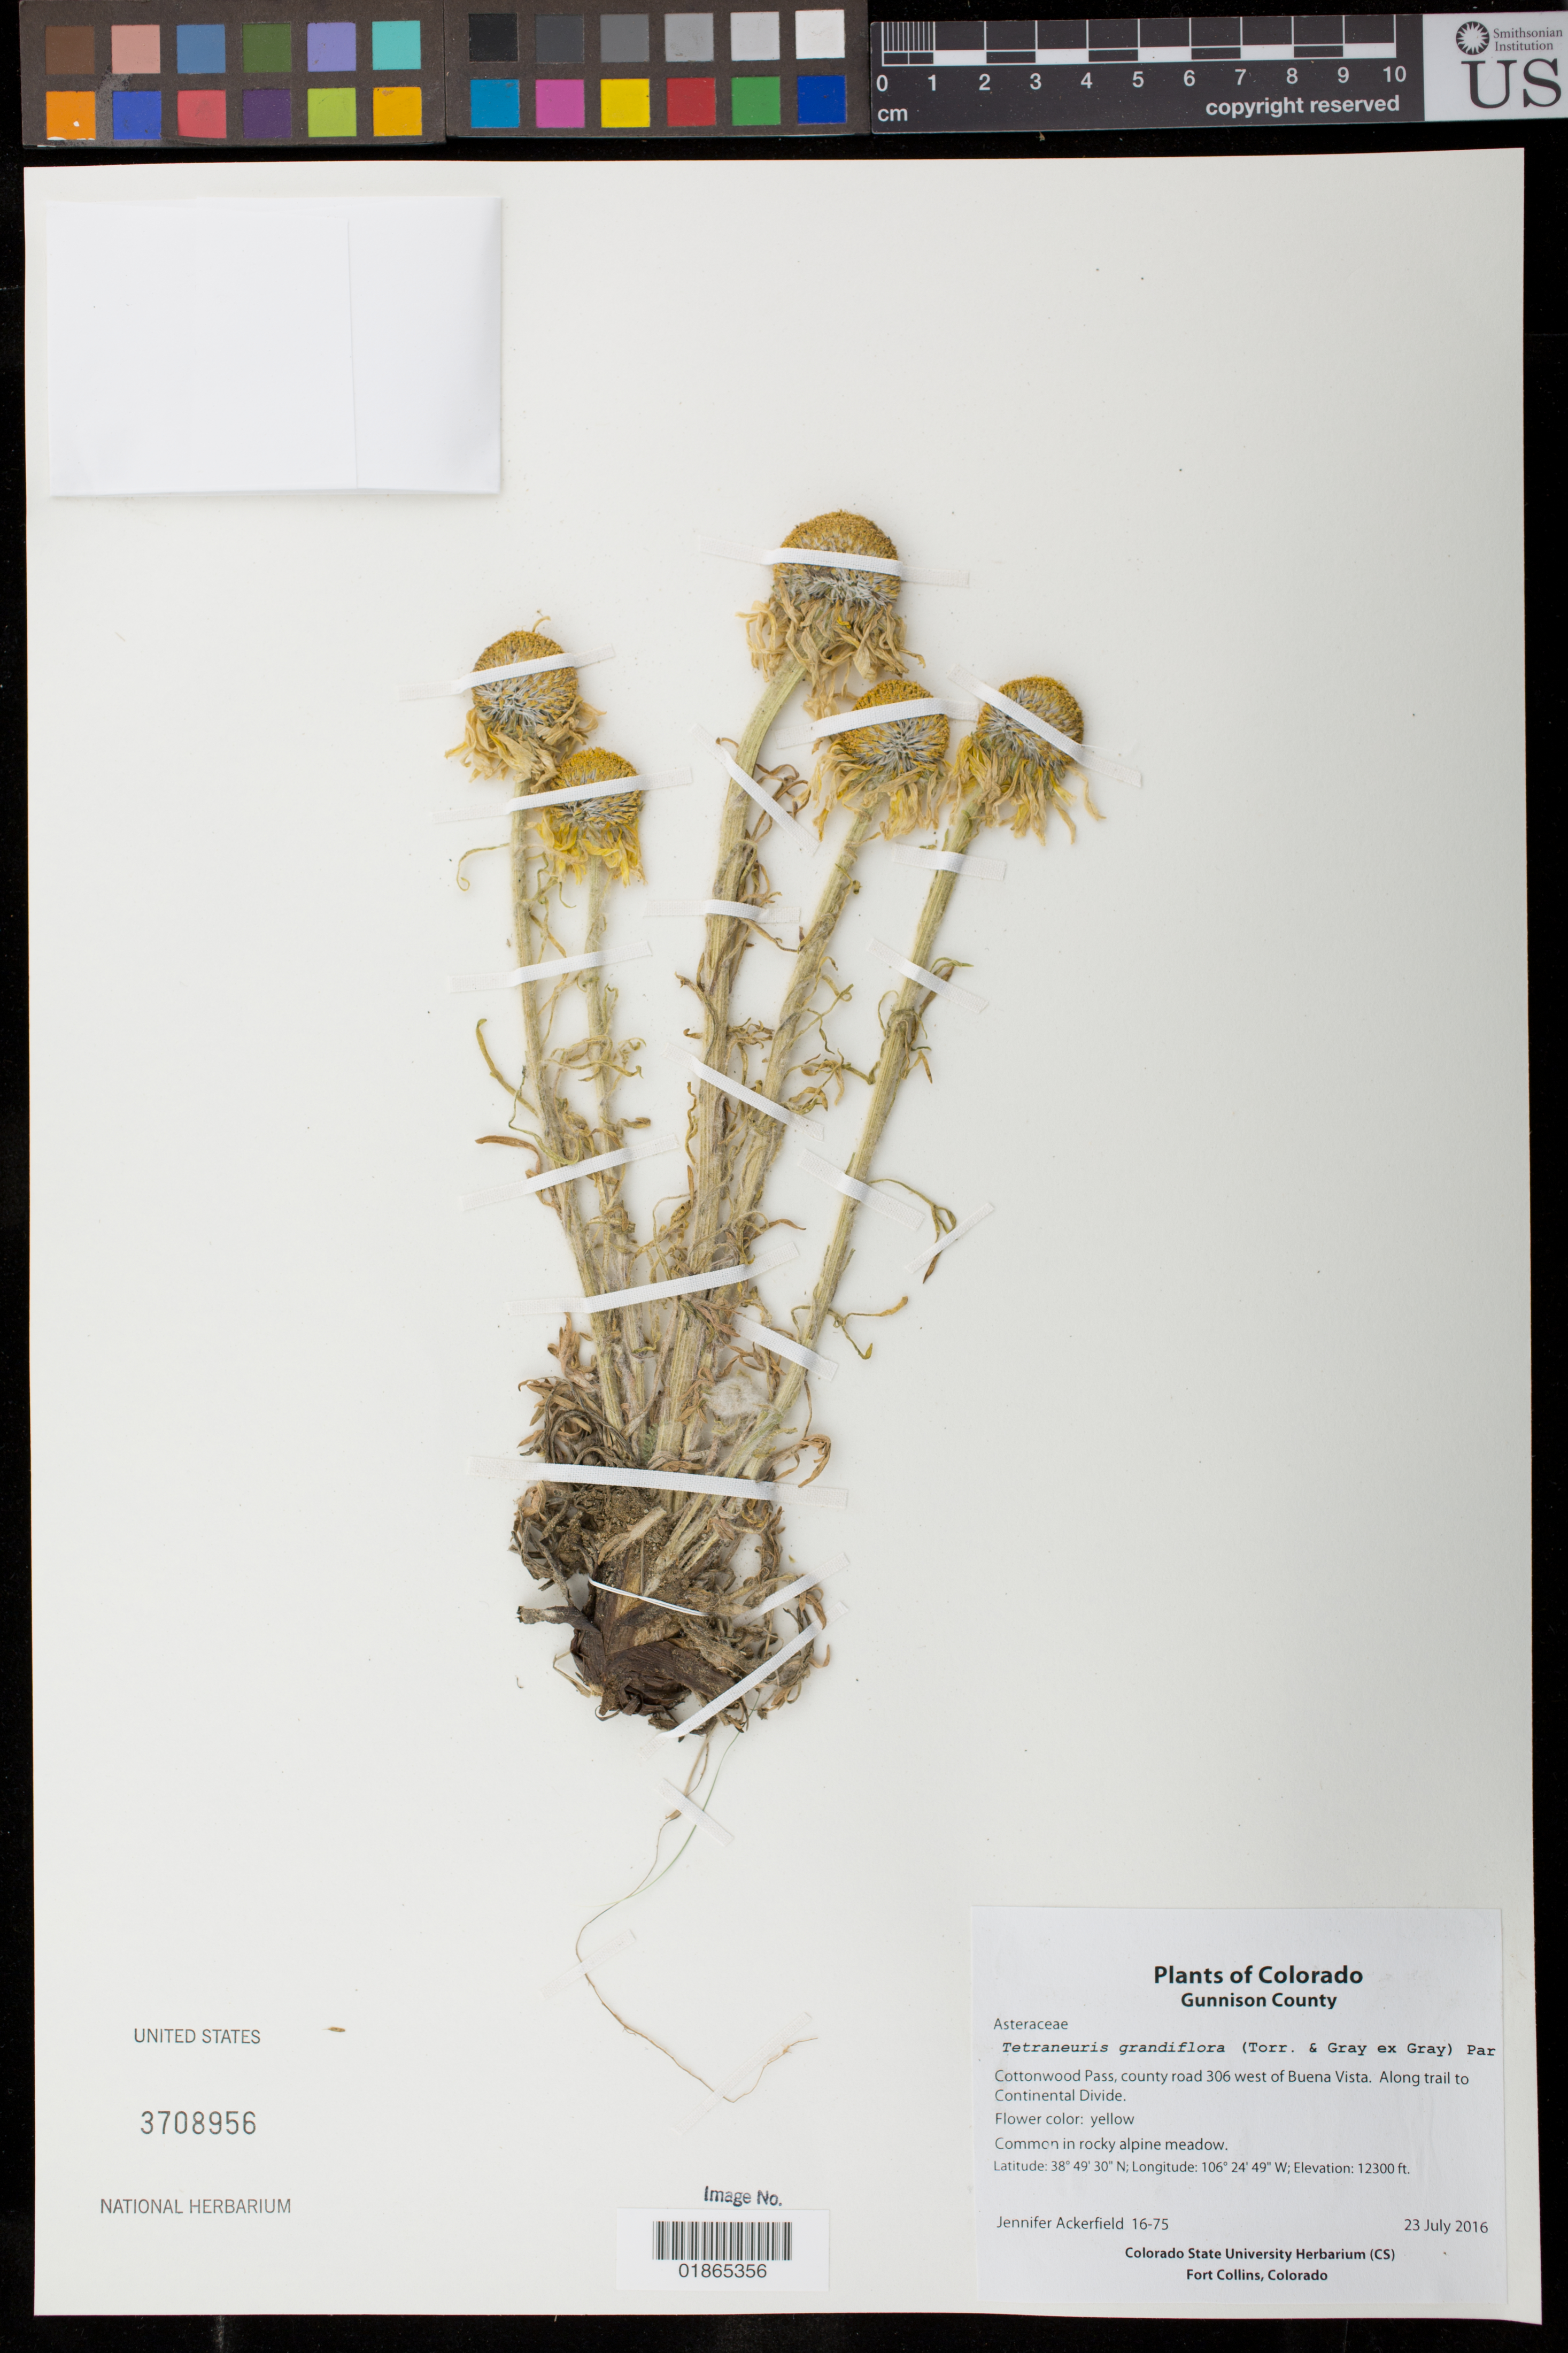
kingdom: Plantae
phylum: Tracheophyta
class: Magnoliopsida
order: Asterales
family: Asteraceae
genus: Tetraneuris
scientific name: Tetraneuris grandiflora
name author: (Torr. & A. Gray) K.F. Parker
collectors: J. Ackerfield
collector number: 16-75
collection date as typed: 23 July 2016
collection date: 2016-07-23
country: United States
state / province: Colorado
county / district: Gunnison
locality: Cottonwood Pass, county road 306 W of Buena Vista. Along trail to Continental Divide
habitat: Common in rocky alpine meadow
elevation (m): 3749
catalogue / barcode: US 3708956